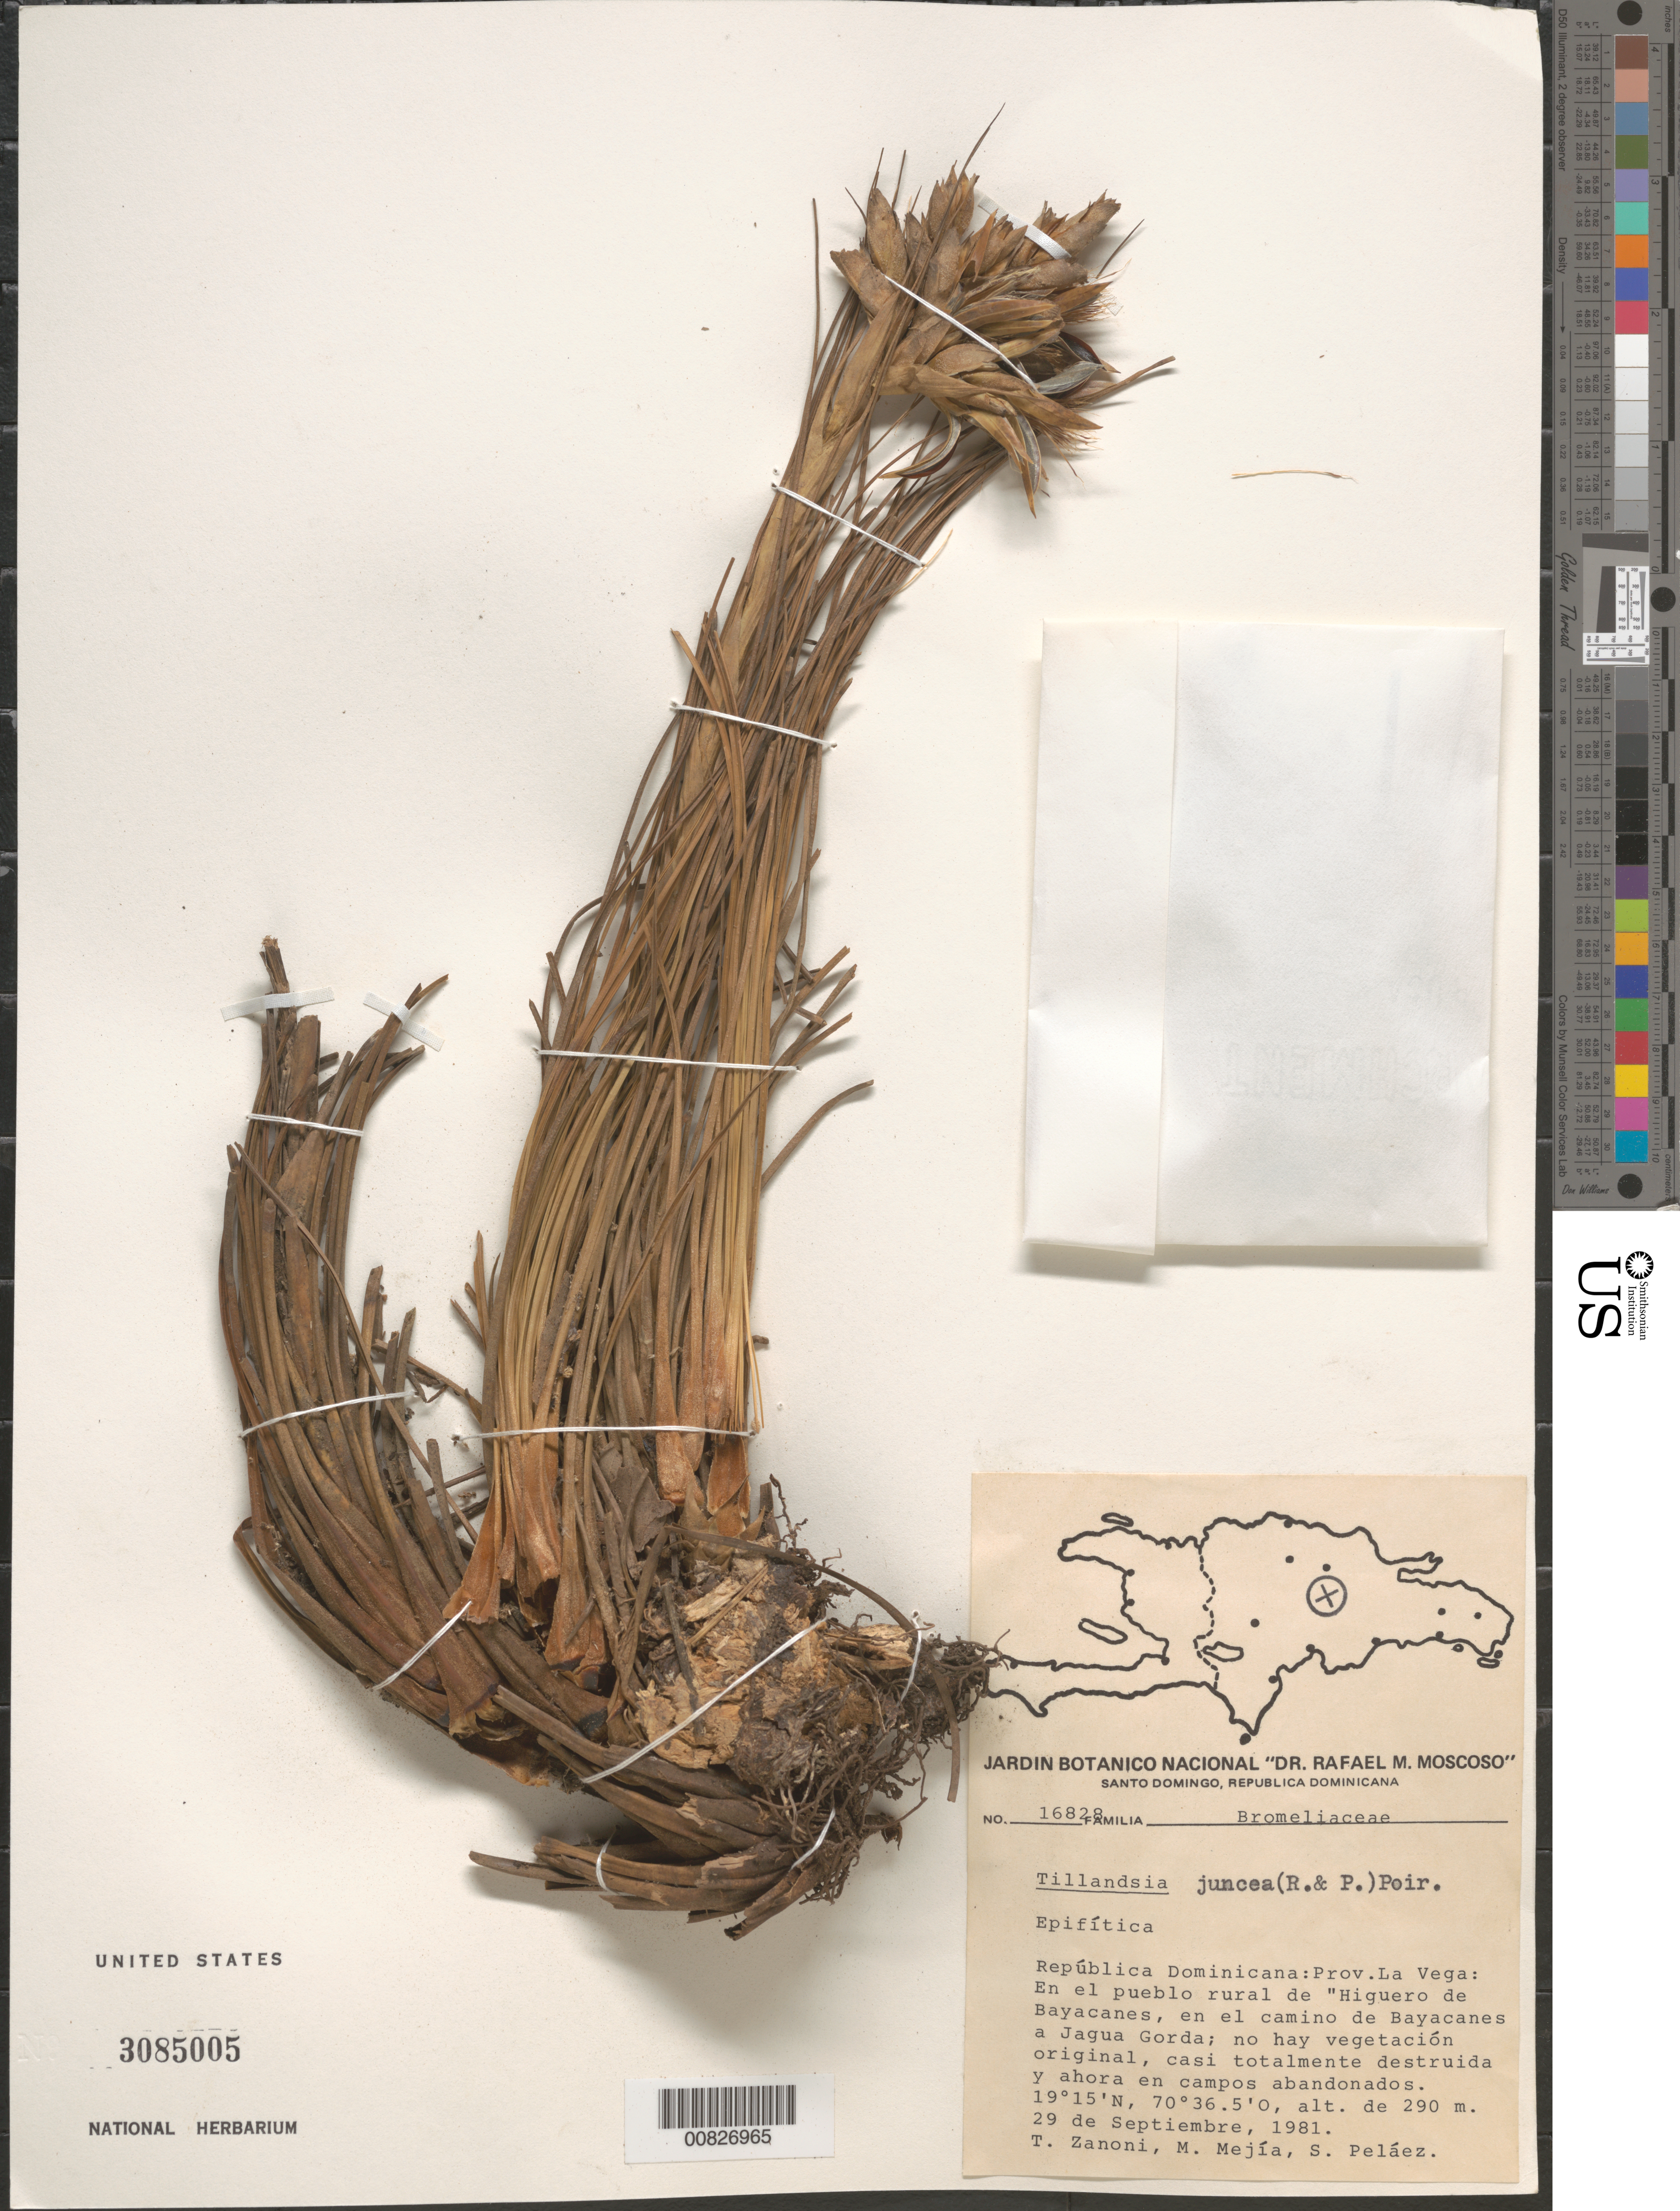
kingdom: Plantae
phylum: Tracheophyta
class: Liliopsida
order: Poales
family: Bromeliaceae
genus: Tillandsia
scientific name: Tillandsia juncea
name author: (Ruiz & Pav.) Poir.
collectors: T. A. Zanoni, M. Mejia & S. Pelaez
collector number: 16828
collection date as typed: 29 Sep 1981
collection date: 1981-09-29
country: Dominican Republic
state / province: La Vega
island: Hispaniola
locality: En el pueblo rural de "Higuero de Bayacanes" en el camino de Bayacanes a Jagua Gorda.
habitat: No hay vegetación original, casi totalmente destruida y ahora en campos abandonados.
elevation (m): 290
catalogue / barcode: US 3085005